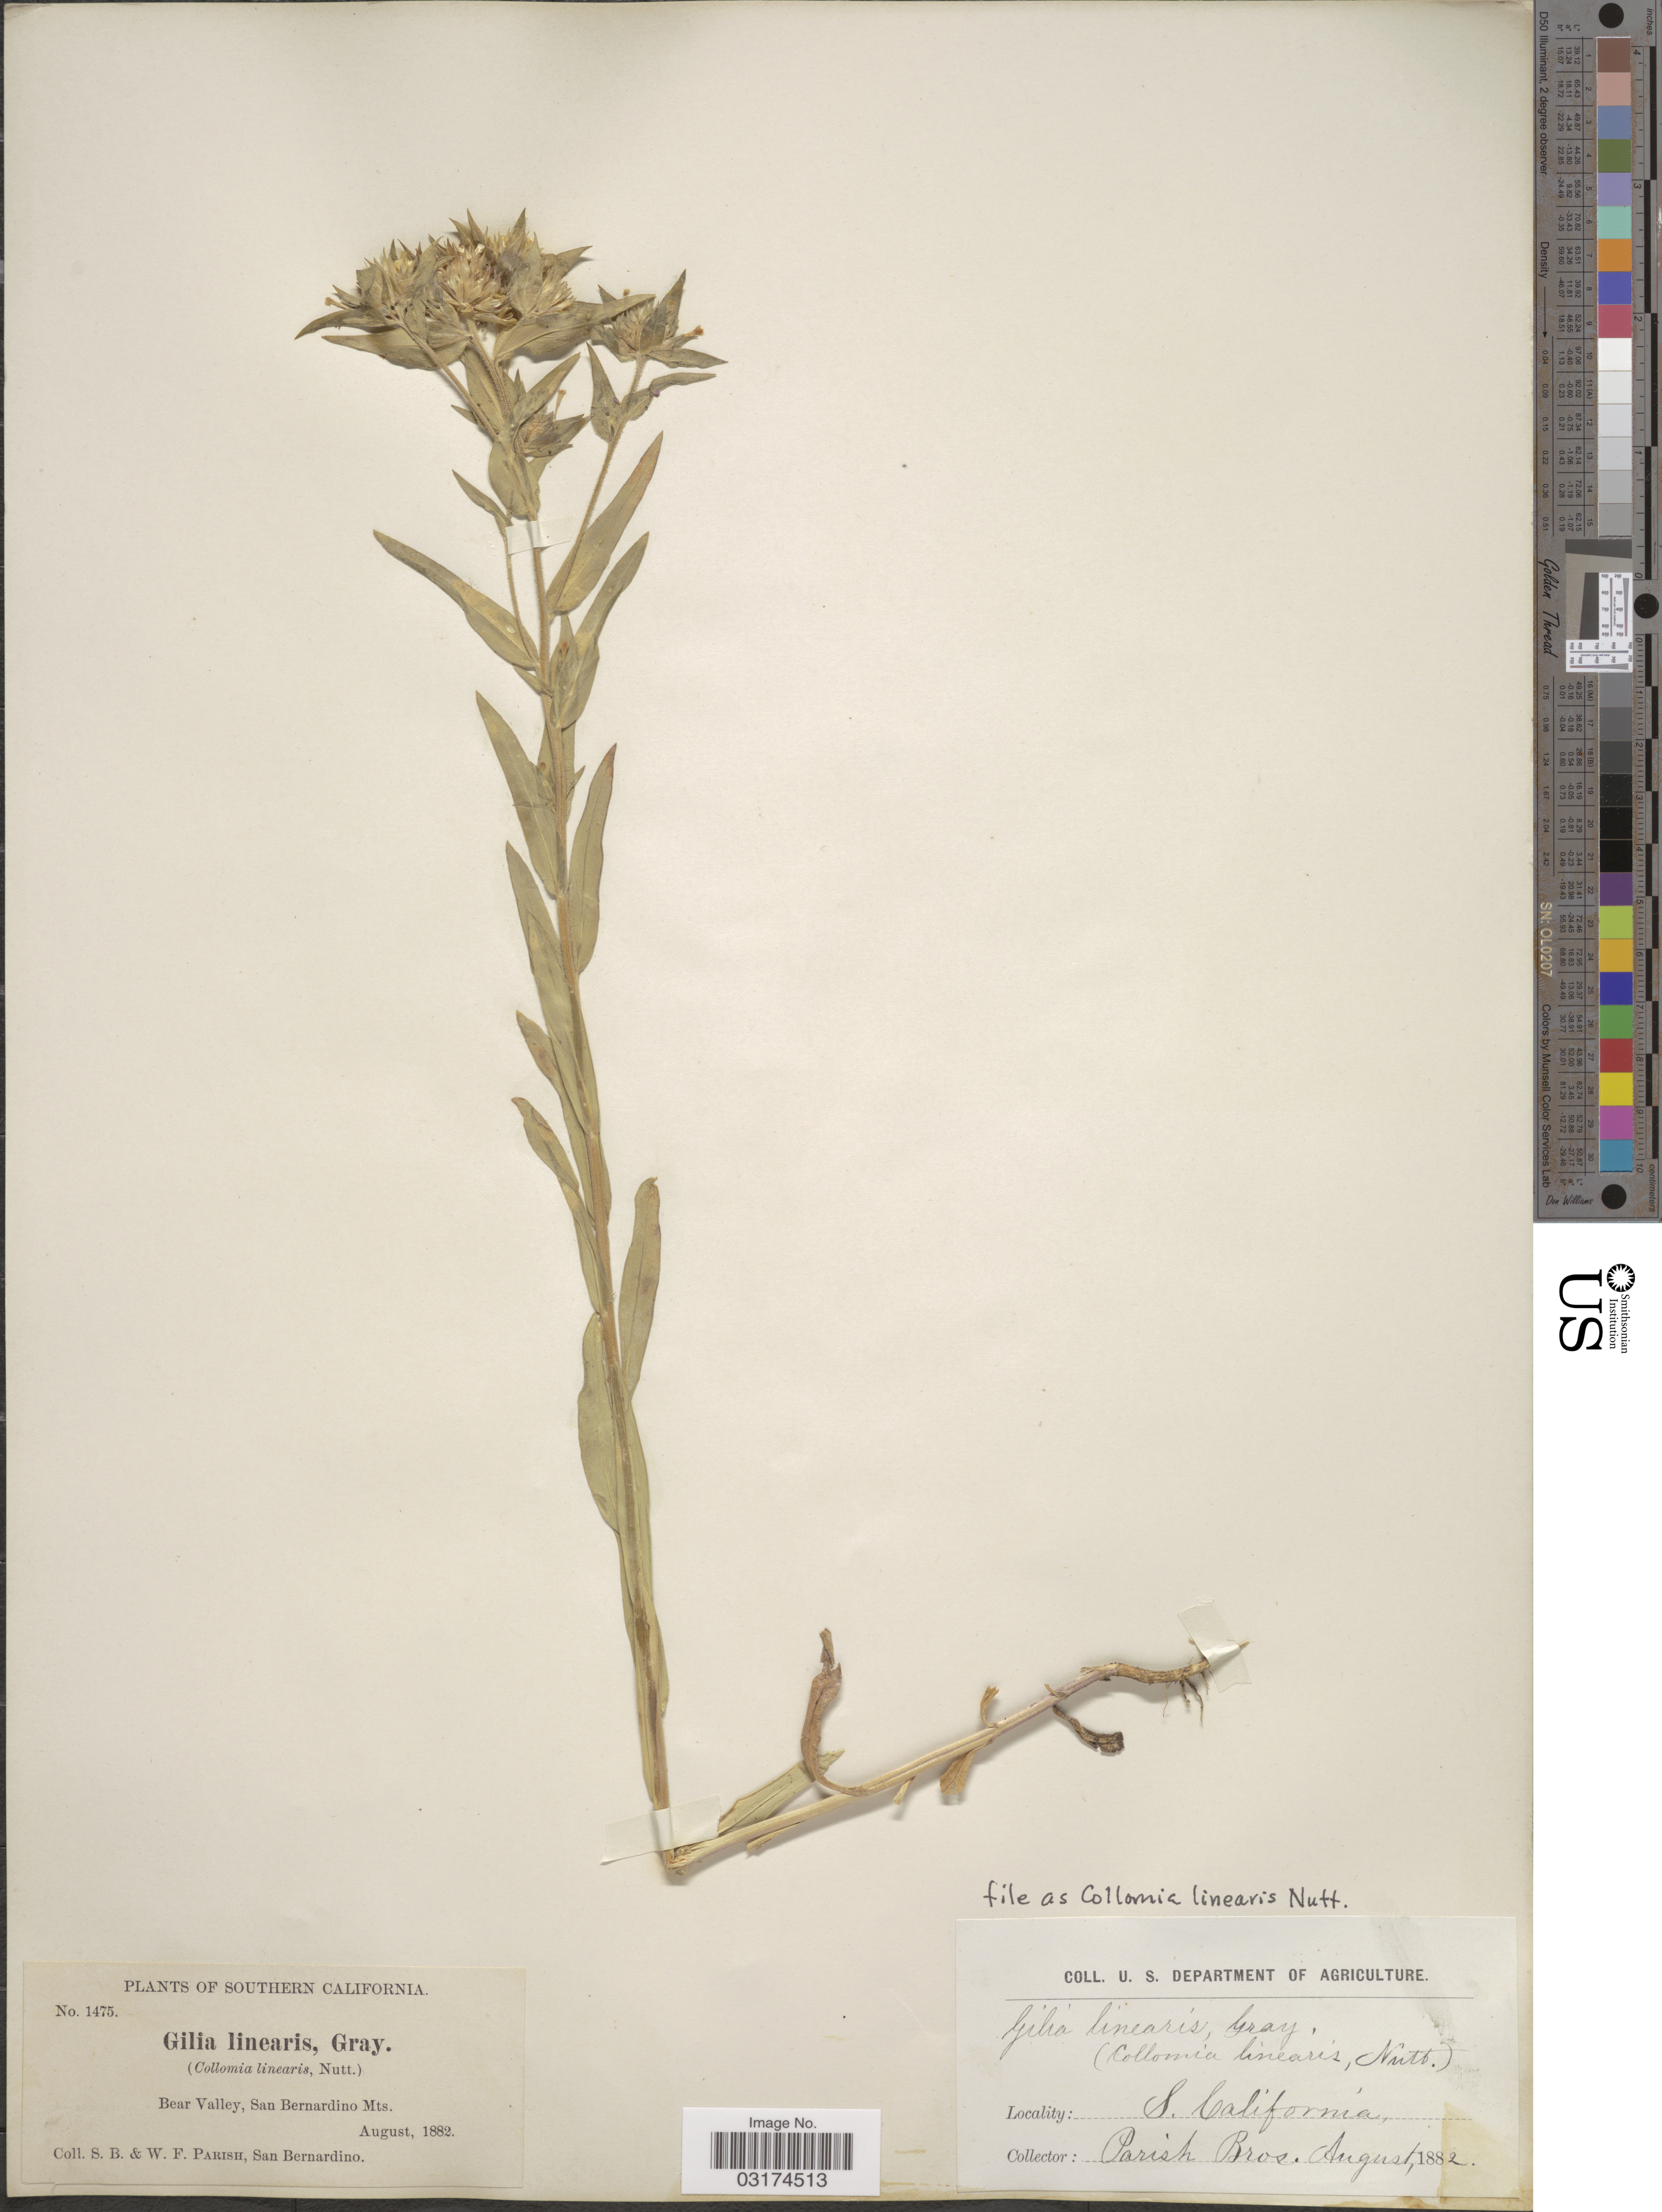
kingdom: Plantae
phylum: Tracheophyta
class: Magnoliopsida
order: Ericales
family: Polemoniaceae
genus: Collomia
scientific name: Collomia linearis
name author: Nutt.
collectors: Parish Bros.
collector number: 1475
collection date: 1882-08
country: United States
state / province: California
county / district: San Bernardino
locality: Southern California. Bear Valley, San Bernardino Mts.